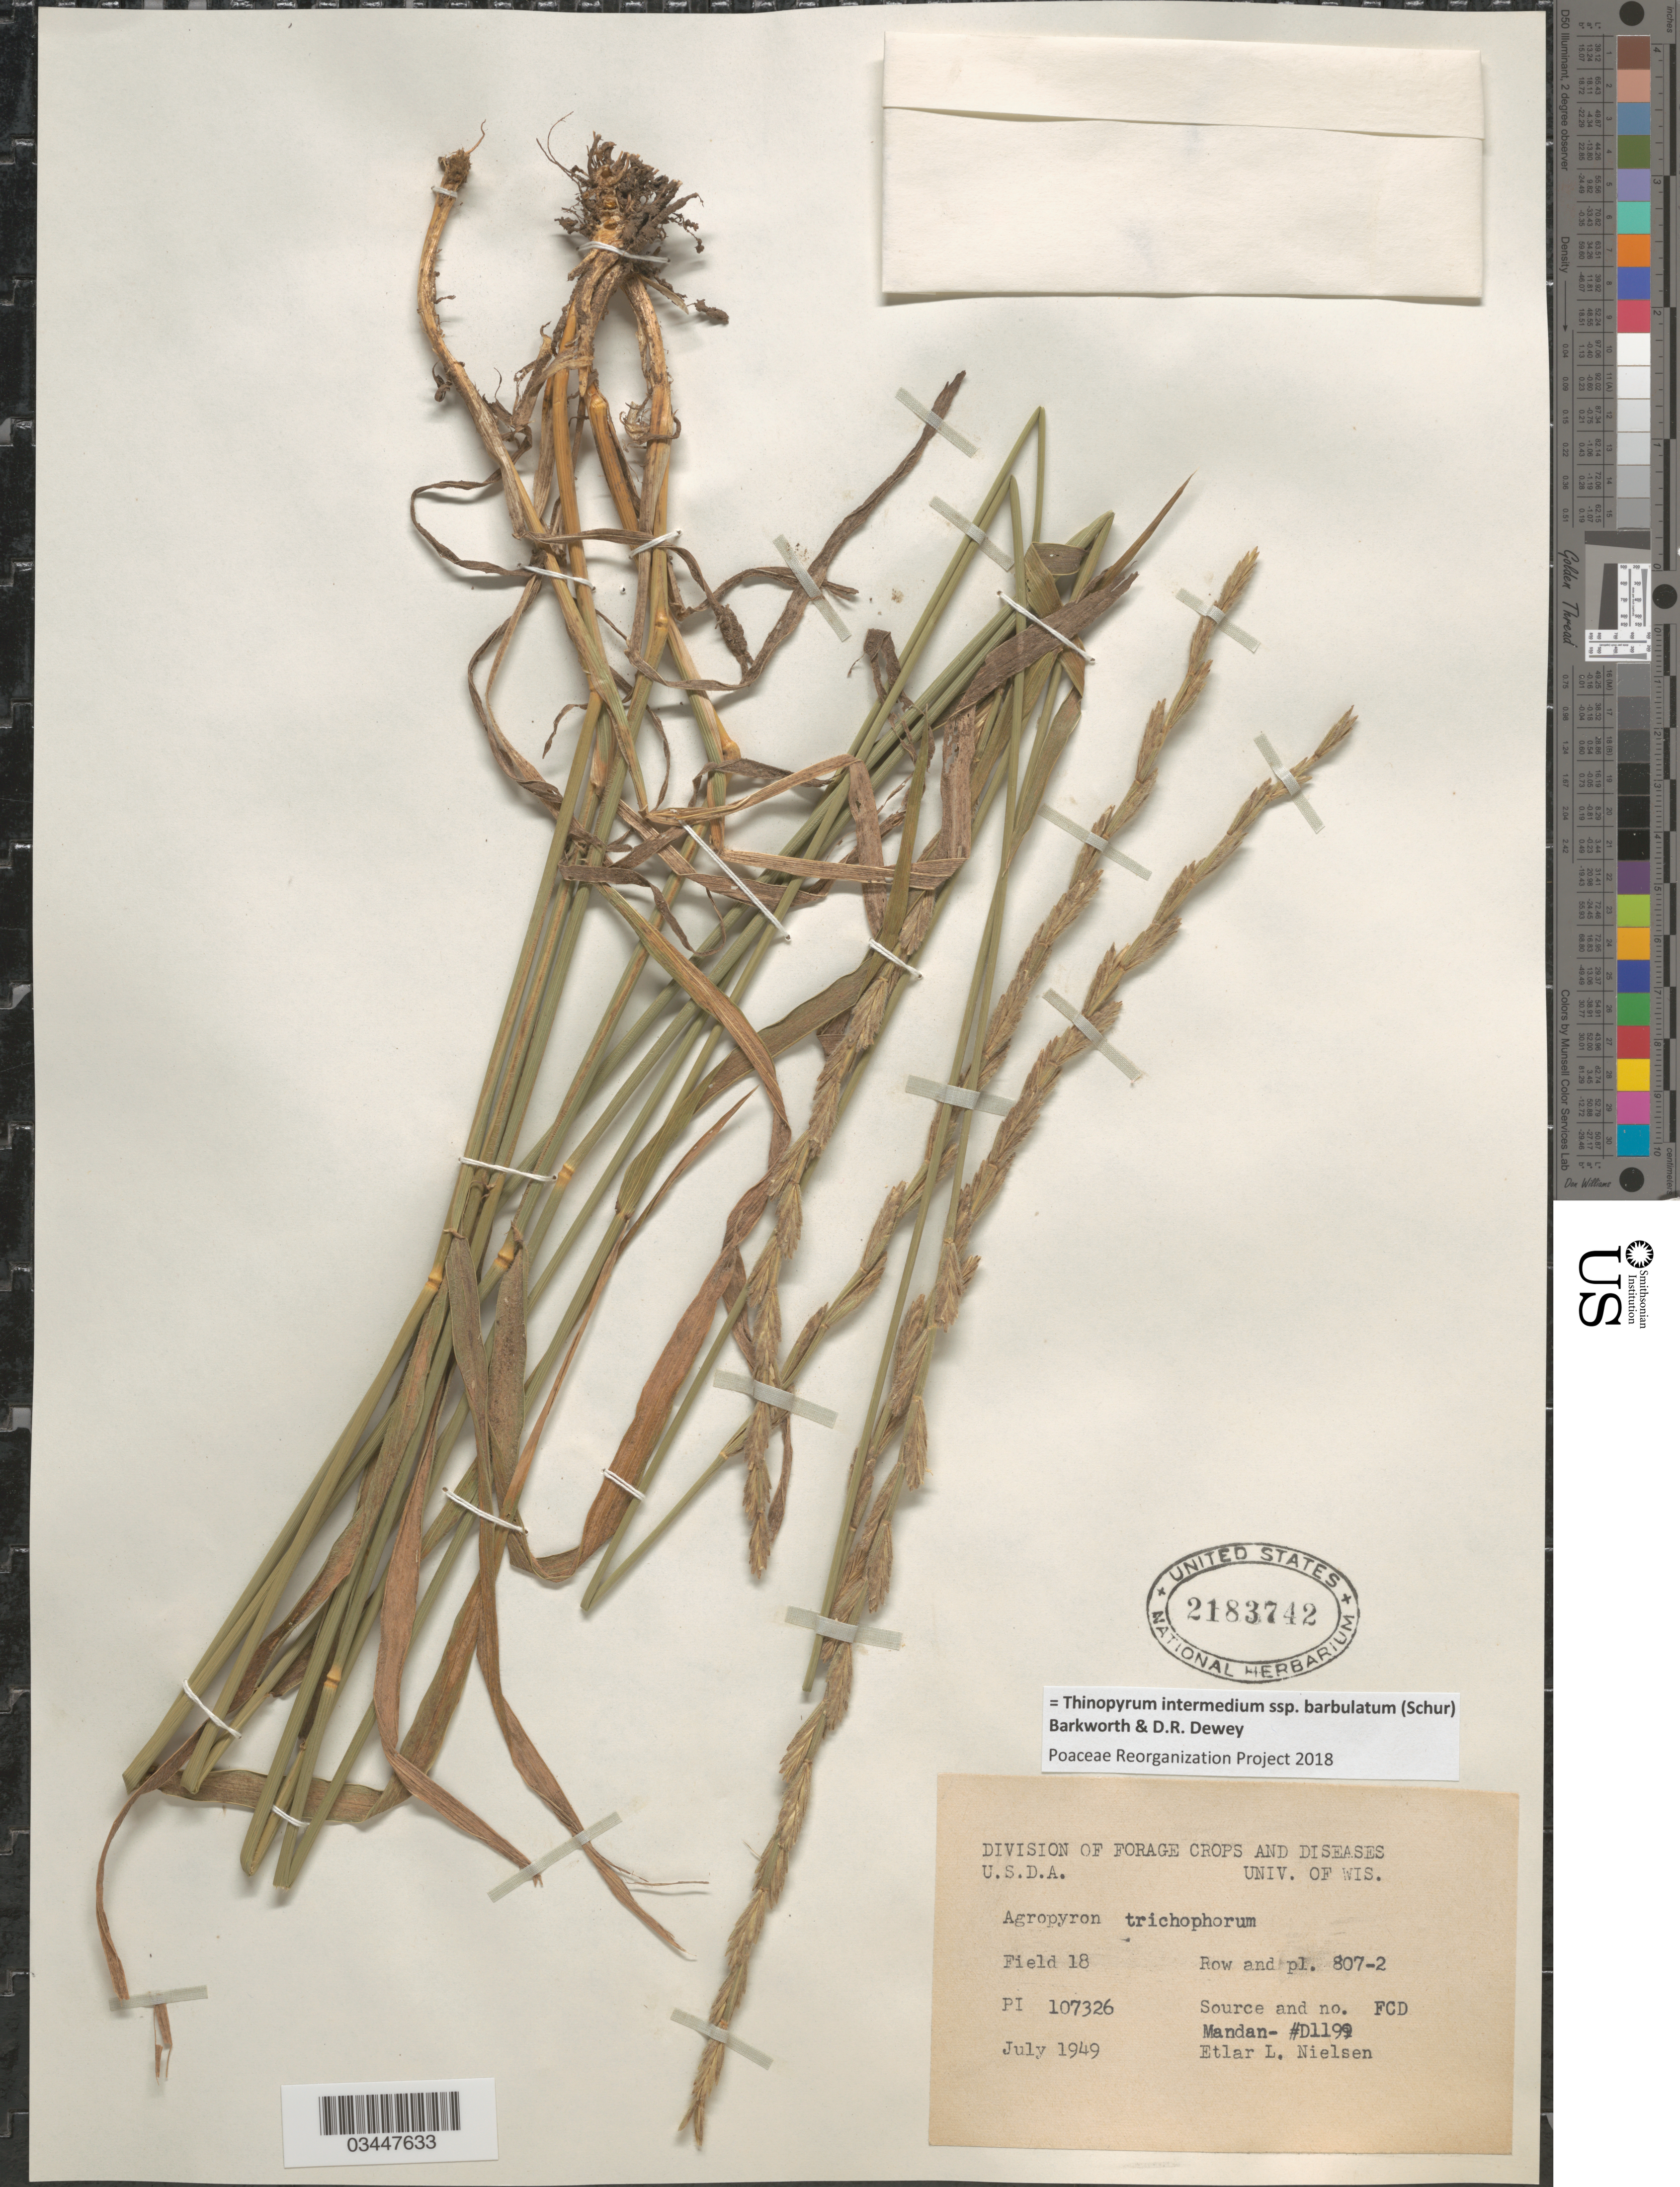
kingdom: Plantae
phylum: Tracheophyta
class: Liliopsida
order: Poales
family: Poaceae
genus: Thinopyrum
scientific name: Thinopyrum intermedium subsp. barbulatum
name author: (Schur) Barkworth & Dewey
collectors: E. L. Nielsen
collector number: PI107326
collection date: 1949-07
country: United States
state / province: Washington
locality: Field 18. Row and pl. 807-2.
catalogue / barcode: US 2183742